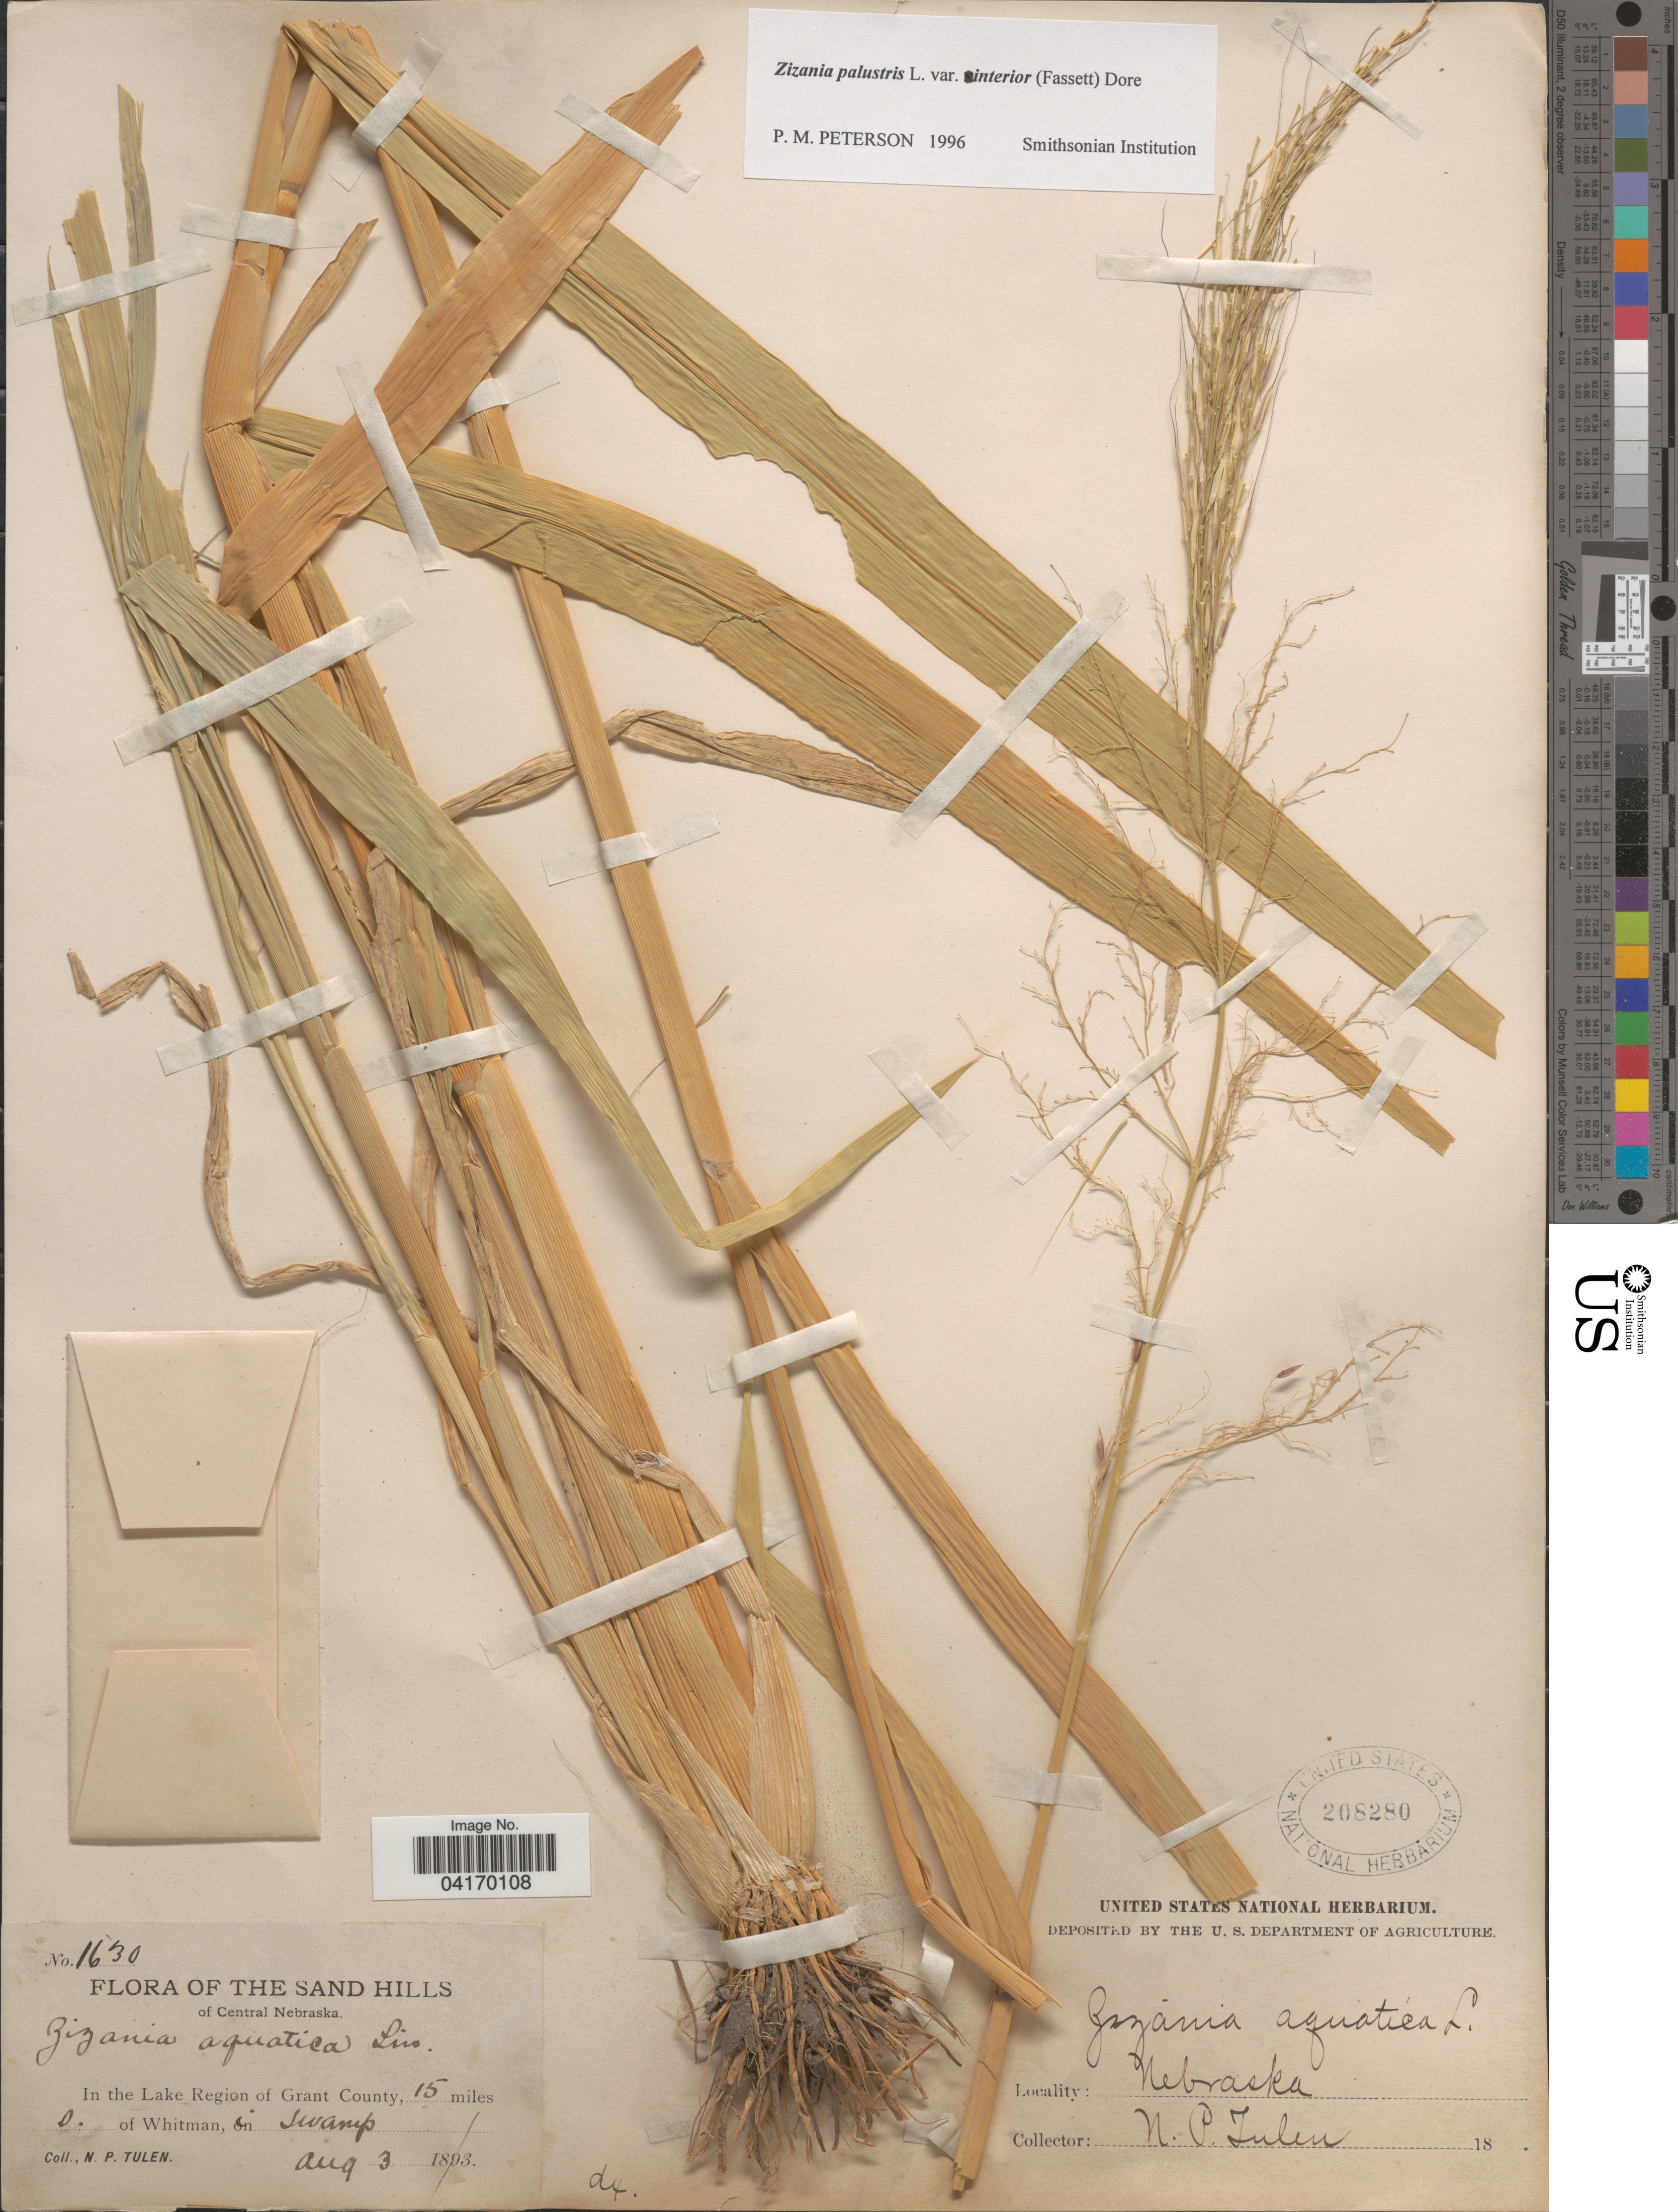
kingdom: Plantae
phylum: Tracheophyta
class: Liliopsida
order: Poales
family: Poaceae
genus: Zizania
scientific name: Zizania aquatica var. interior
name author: Fassett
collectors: N. Tulen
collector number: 1630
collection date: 1893-08-03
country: United States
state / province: Nebraska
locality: The Sand Hills of Central Nebraska. In the Lake Region of Grant County, 15 miles s. of Whitman, in swamp.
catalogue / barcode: US 208280